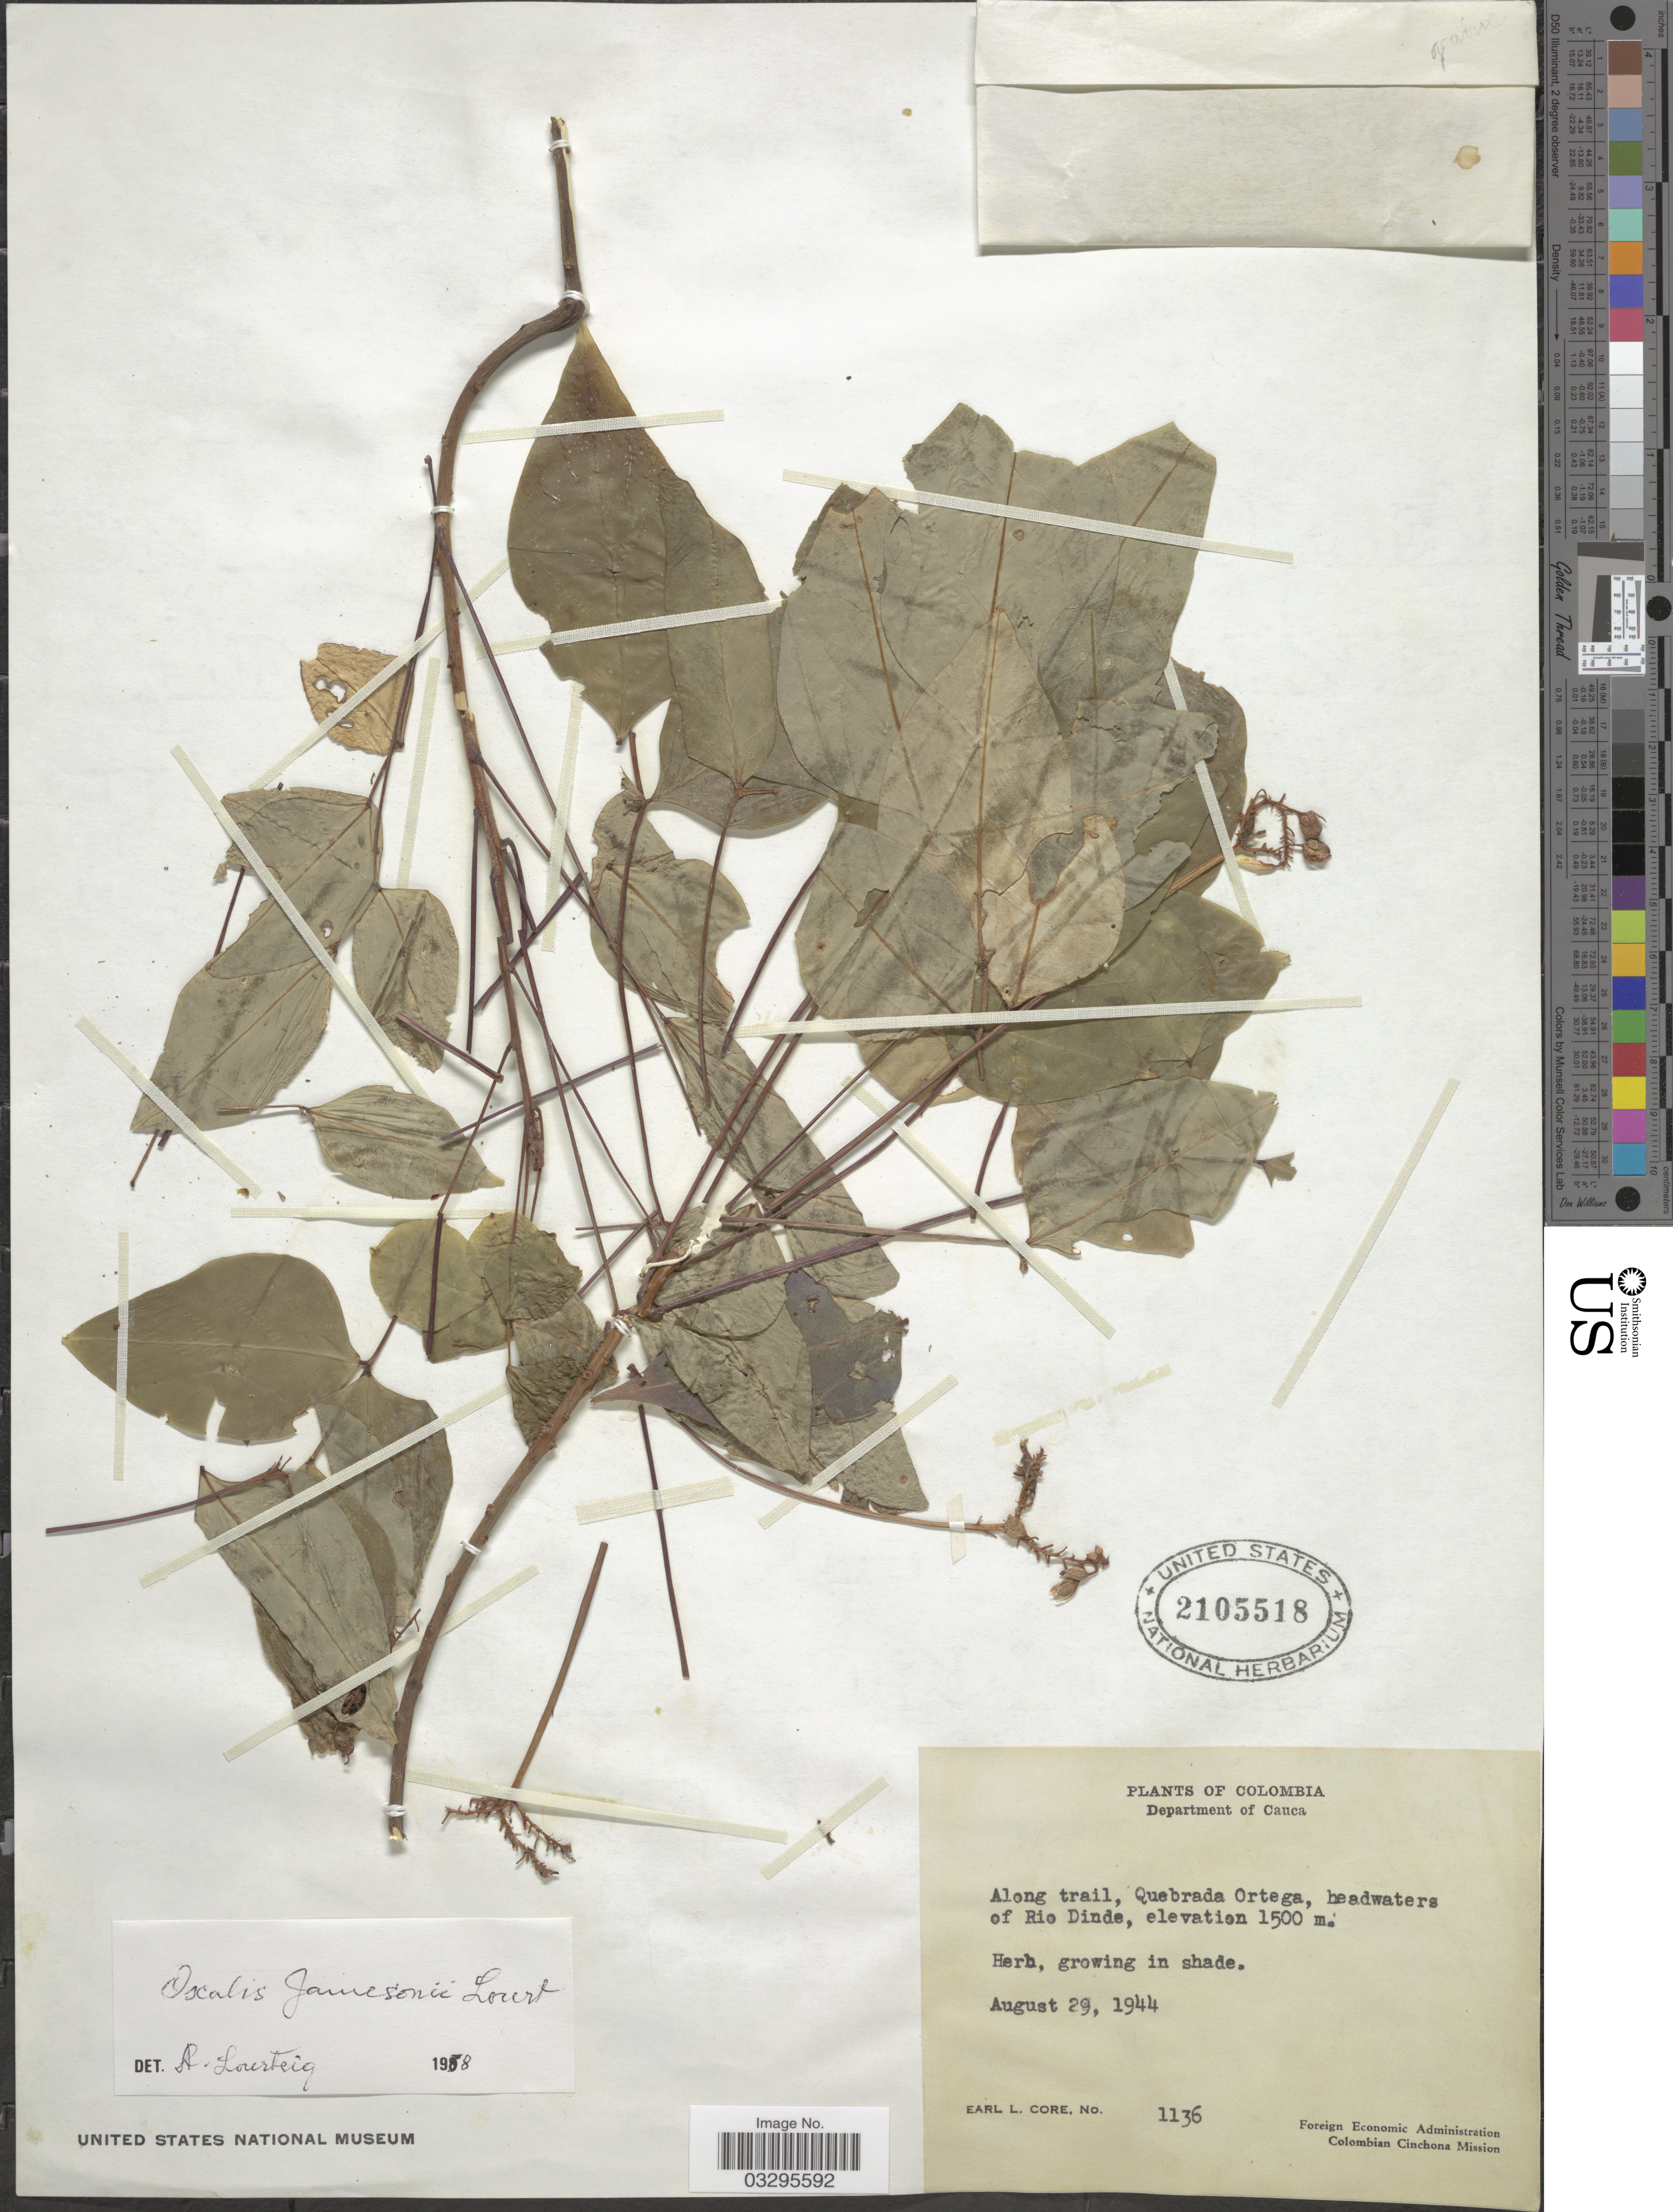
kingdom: Plantae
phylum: Tracheophyta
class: Magnoliopsida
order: Oxalidales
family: Oxalidaceae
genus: Oxalis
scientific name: Oxalis jamesonii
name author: Lourteig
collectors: E. L. Core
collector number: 1136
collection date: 1944-08-29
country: Colombia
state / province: Cauca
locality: Department of Cauca, Along trail, Quebrada Ortega, headwaters of Rio Dinde.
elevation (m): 1500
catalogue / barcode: US 2105518